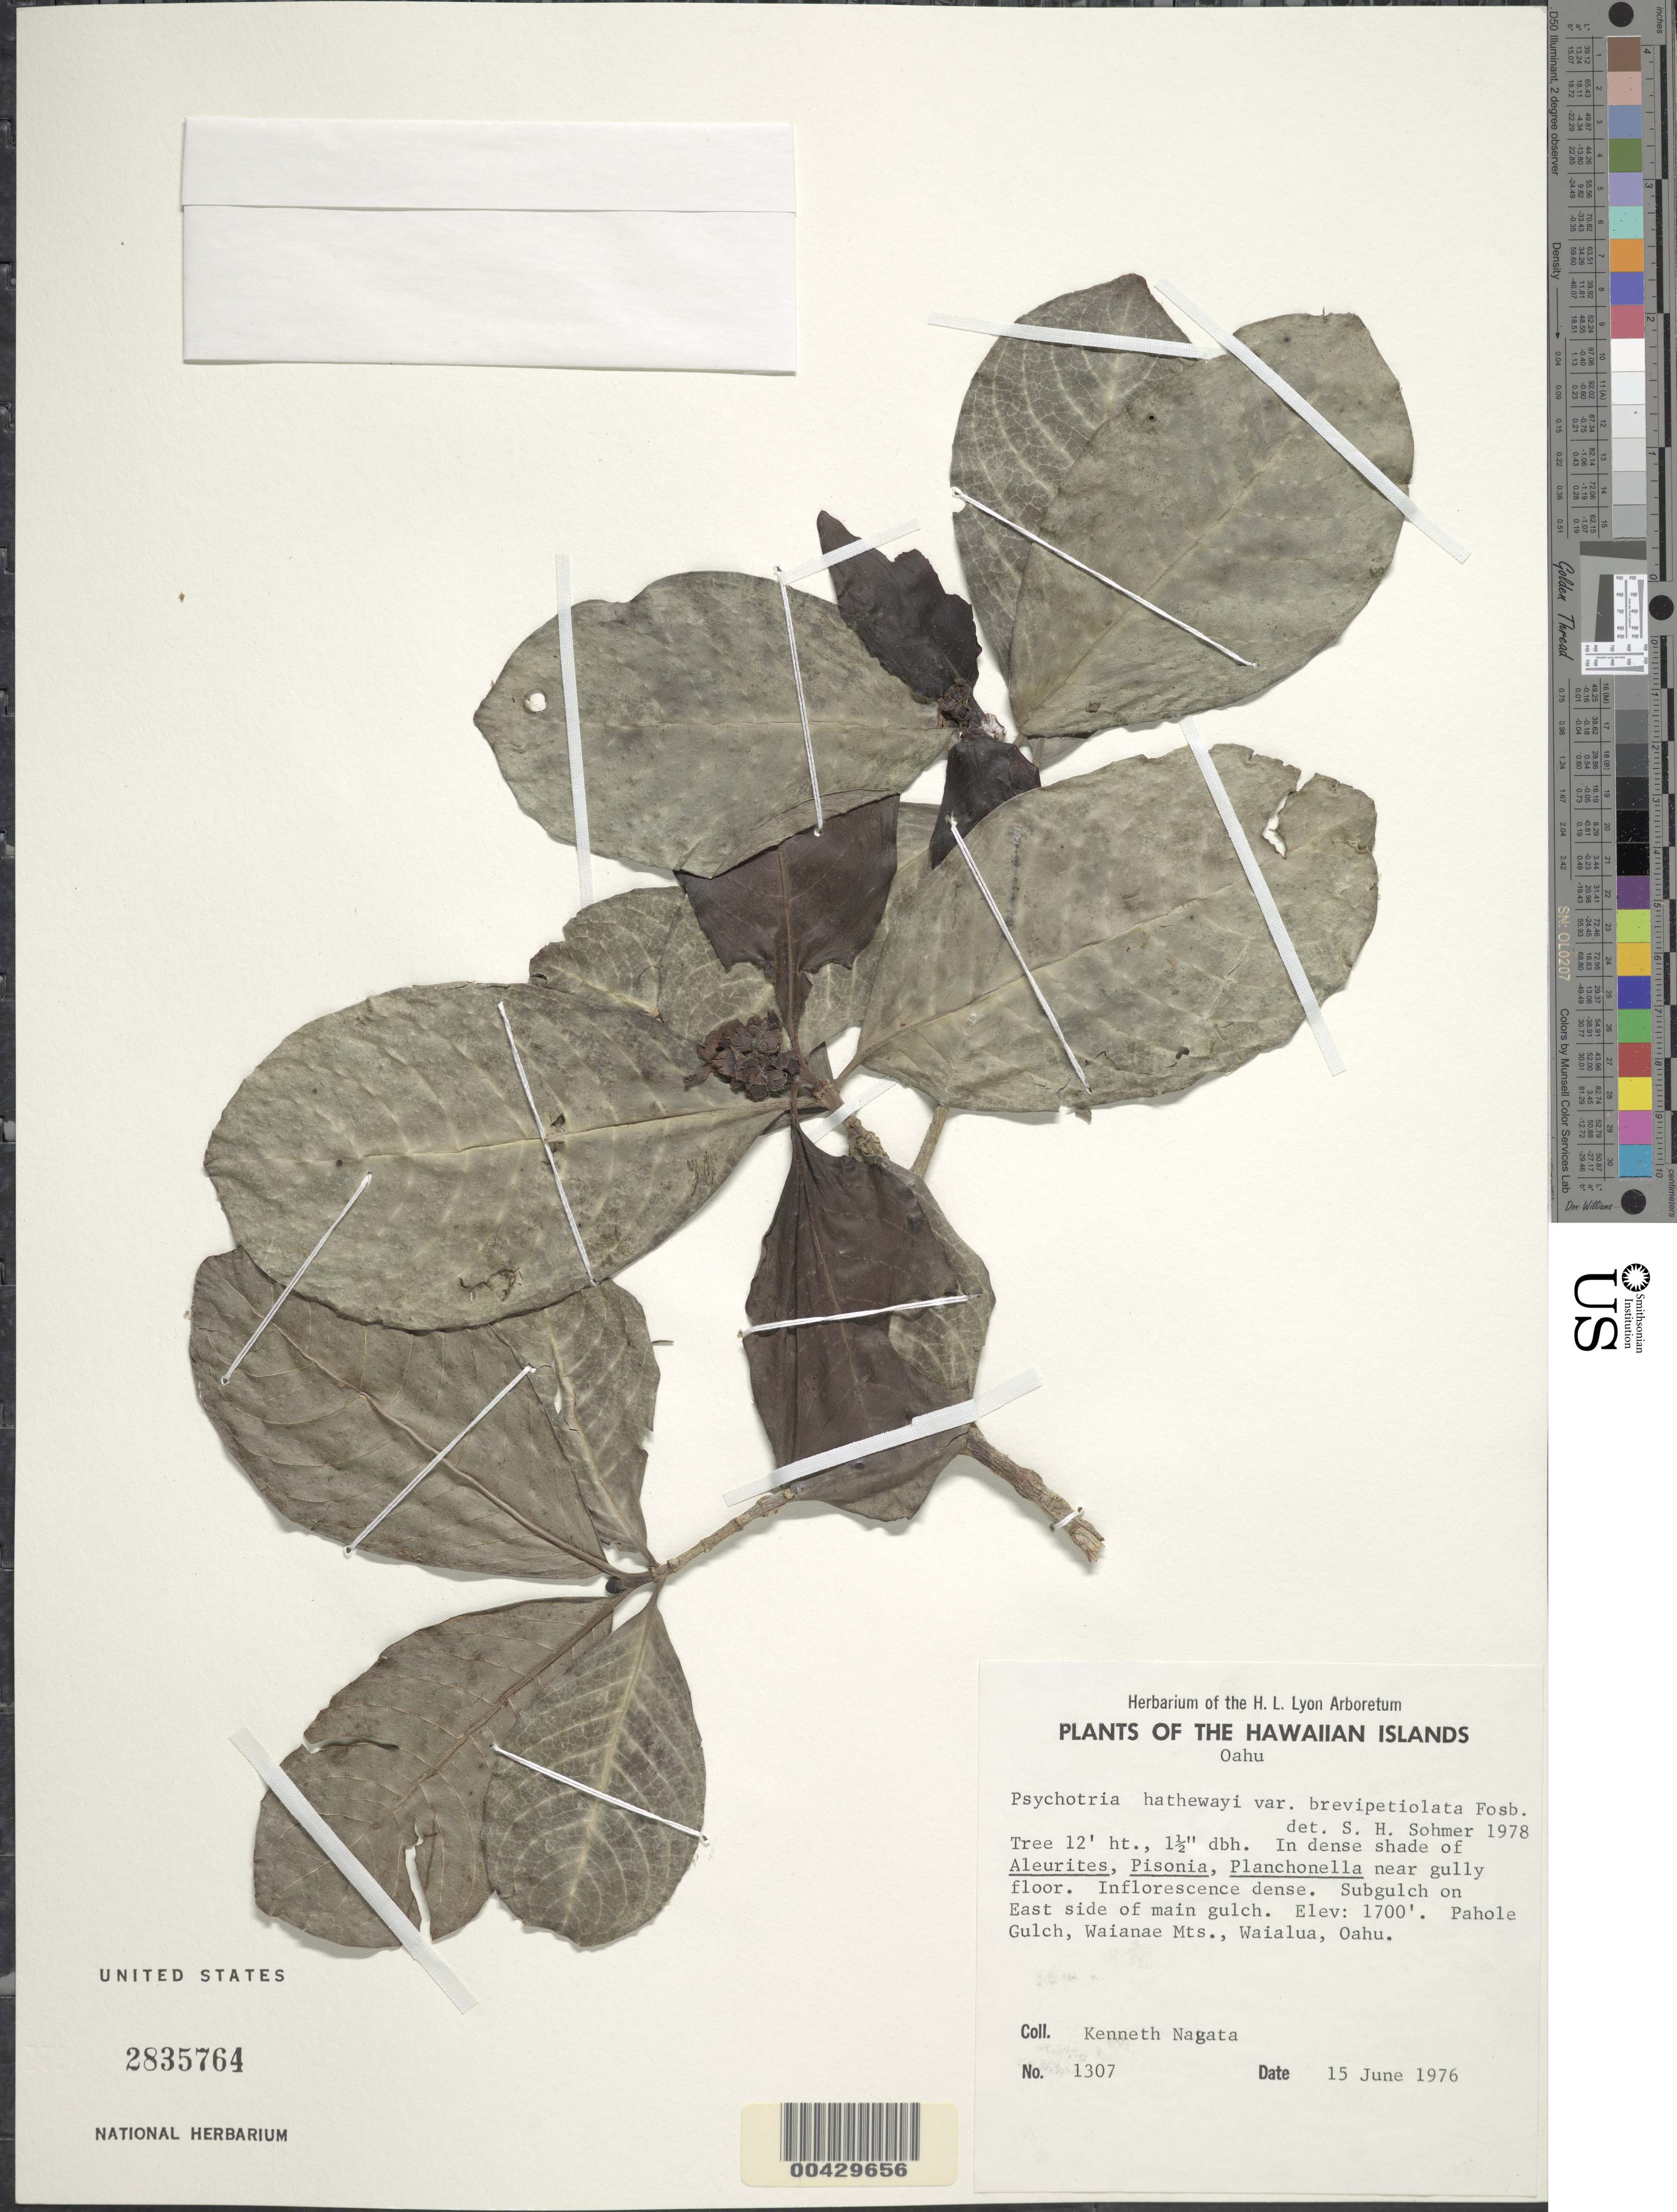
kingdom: Plantae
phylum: Tracheophyta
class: Magnoliopsida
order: Gentianales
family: Rubiaceae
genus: Psychotria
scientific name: Psychotria hathewayi var. brevipetiolata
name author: Fosberg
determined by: Sohmer, S. H.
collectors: K. Nagata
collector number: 1307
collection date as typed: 15 Jun 1976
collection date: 1976-06-15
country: United States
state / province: Hawaii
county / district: Honolulu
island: Oahu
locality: Pahole Gulch, Waianae Mts., Waialua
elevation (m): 518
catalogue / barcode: US 2835764